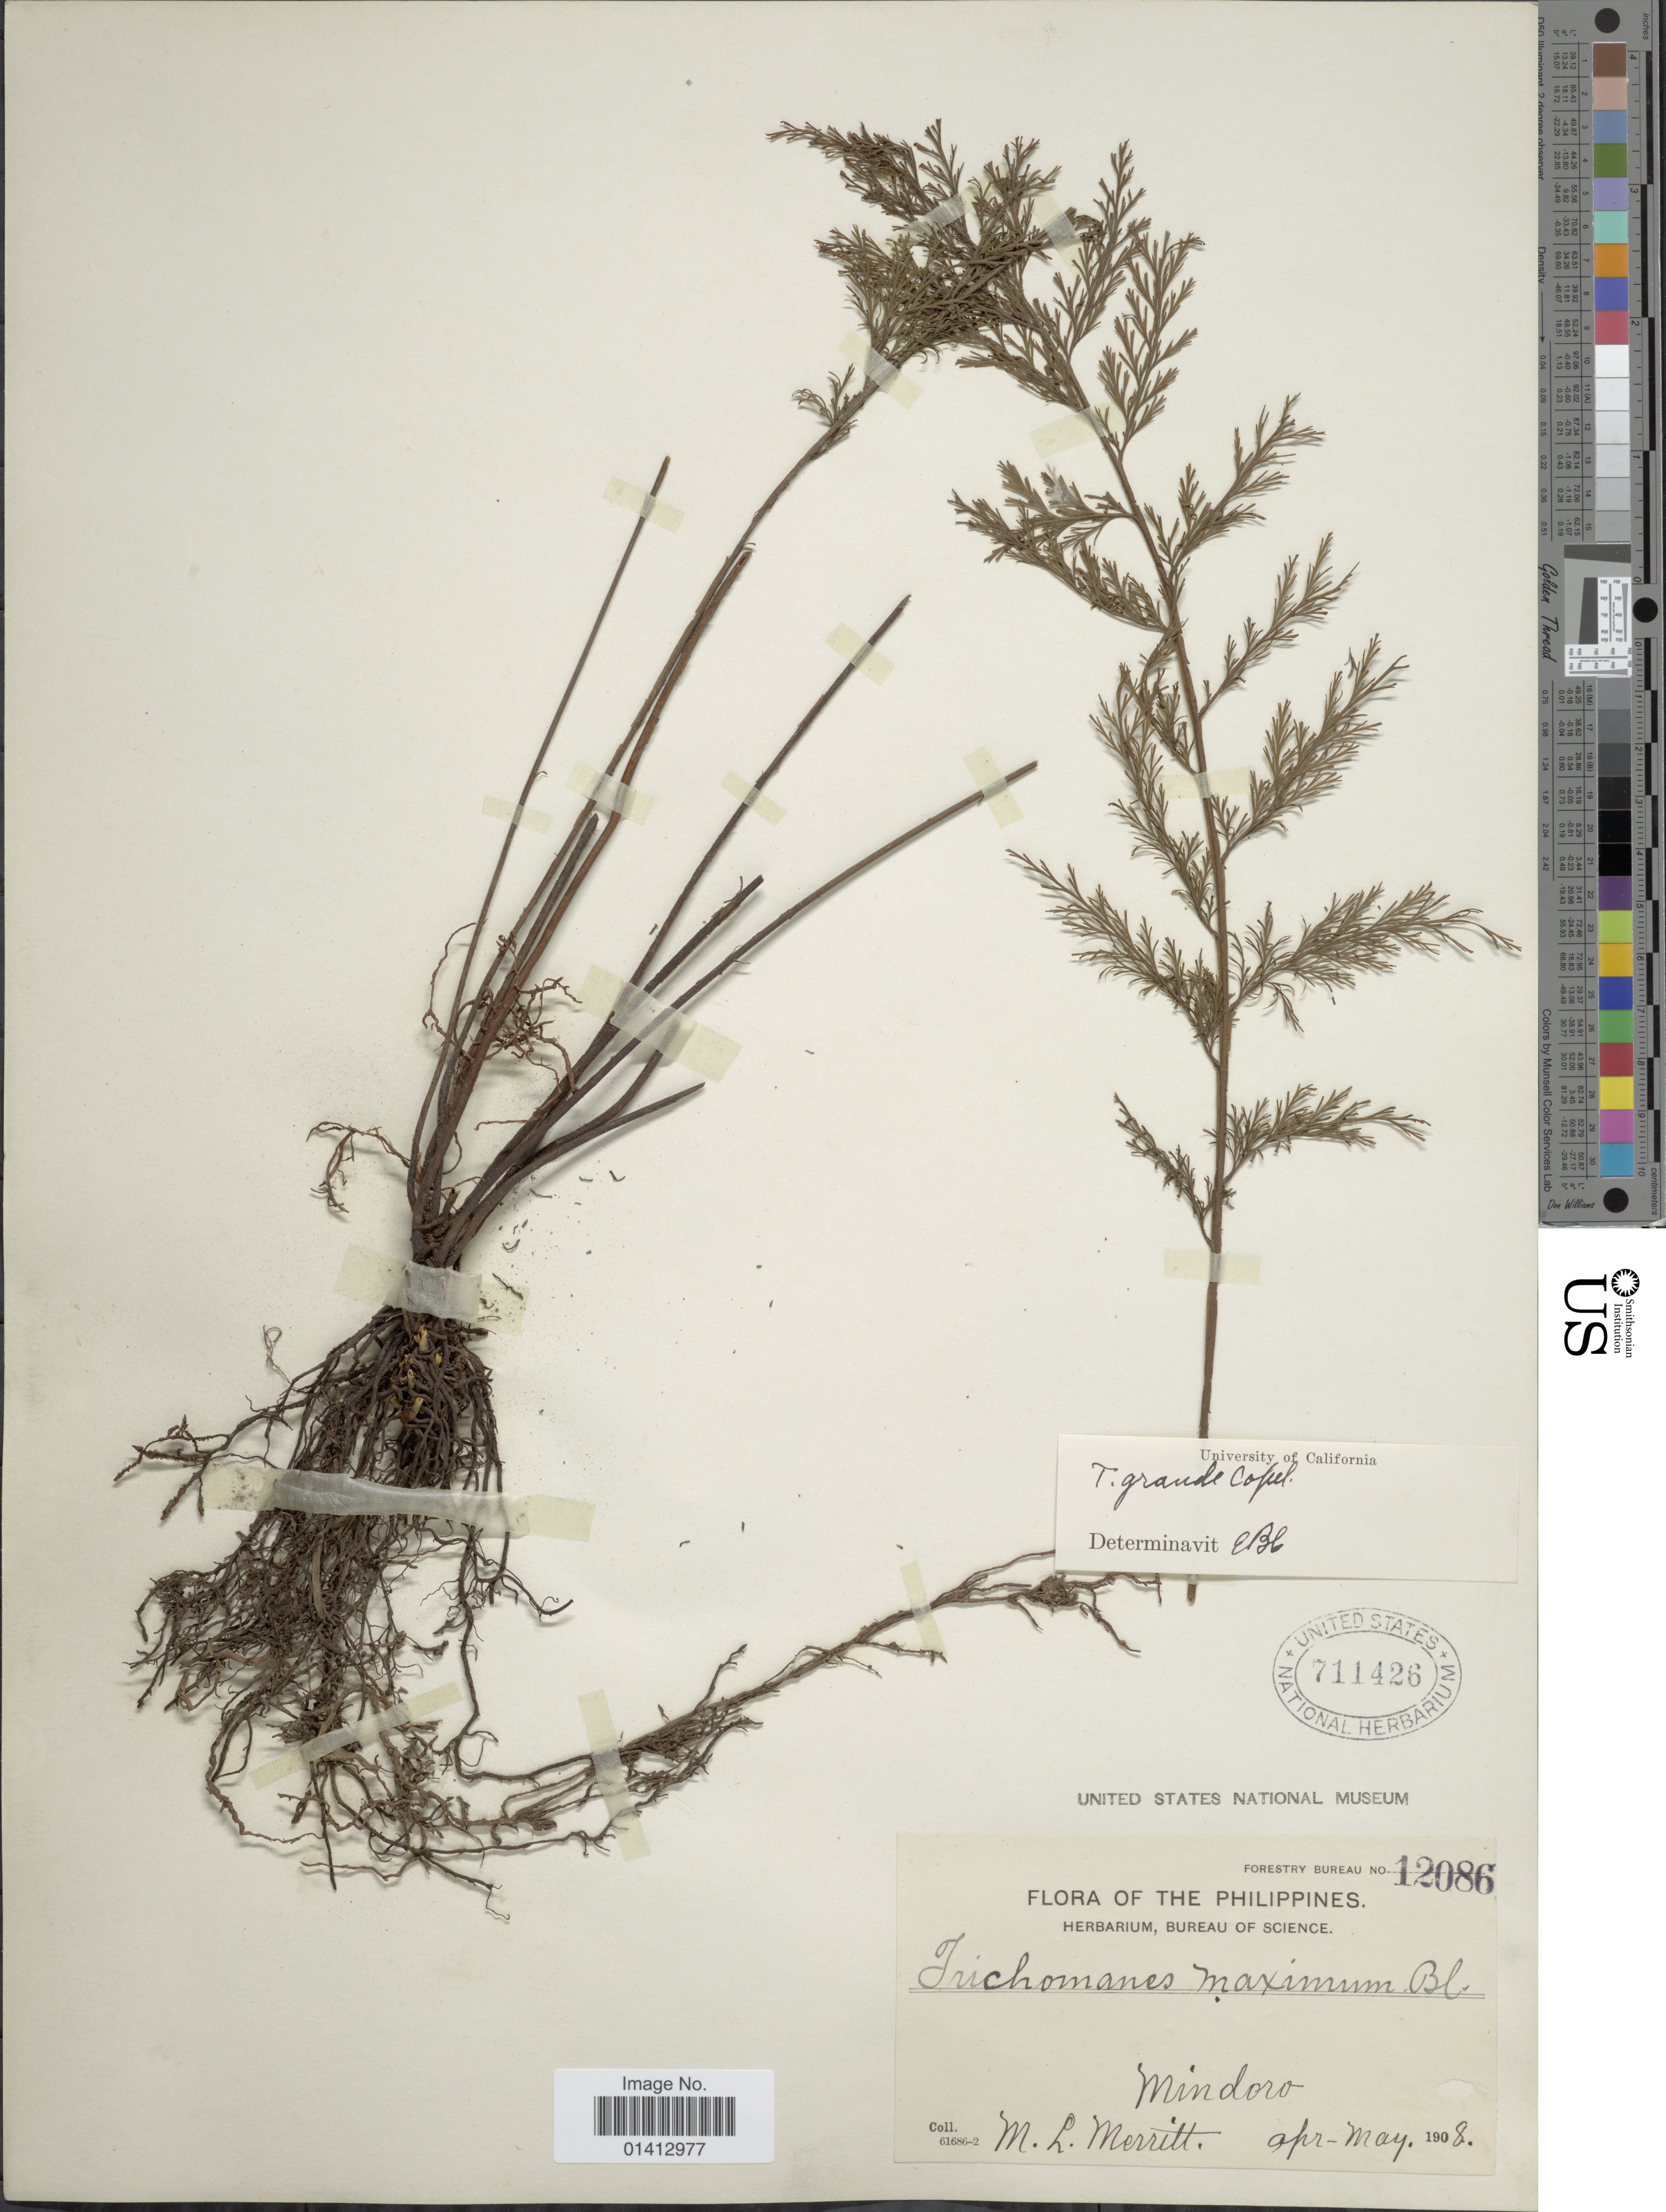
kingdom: Plantae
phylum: Tracheophyta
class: Polypodiopsida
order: Hymenophyllales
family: Hymenophyllaceae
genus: Crepidomanes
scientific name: Crepidomanes grande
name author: (Copel.) Ebihara & K. Iwats.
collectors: M. L. Merritt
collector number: Forestry Bureau 12086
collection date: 1908-04/1908-05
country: Philippines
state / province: Mimaropa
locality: Mindoro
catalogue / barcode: US 711426